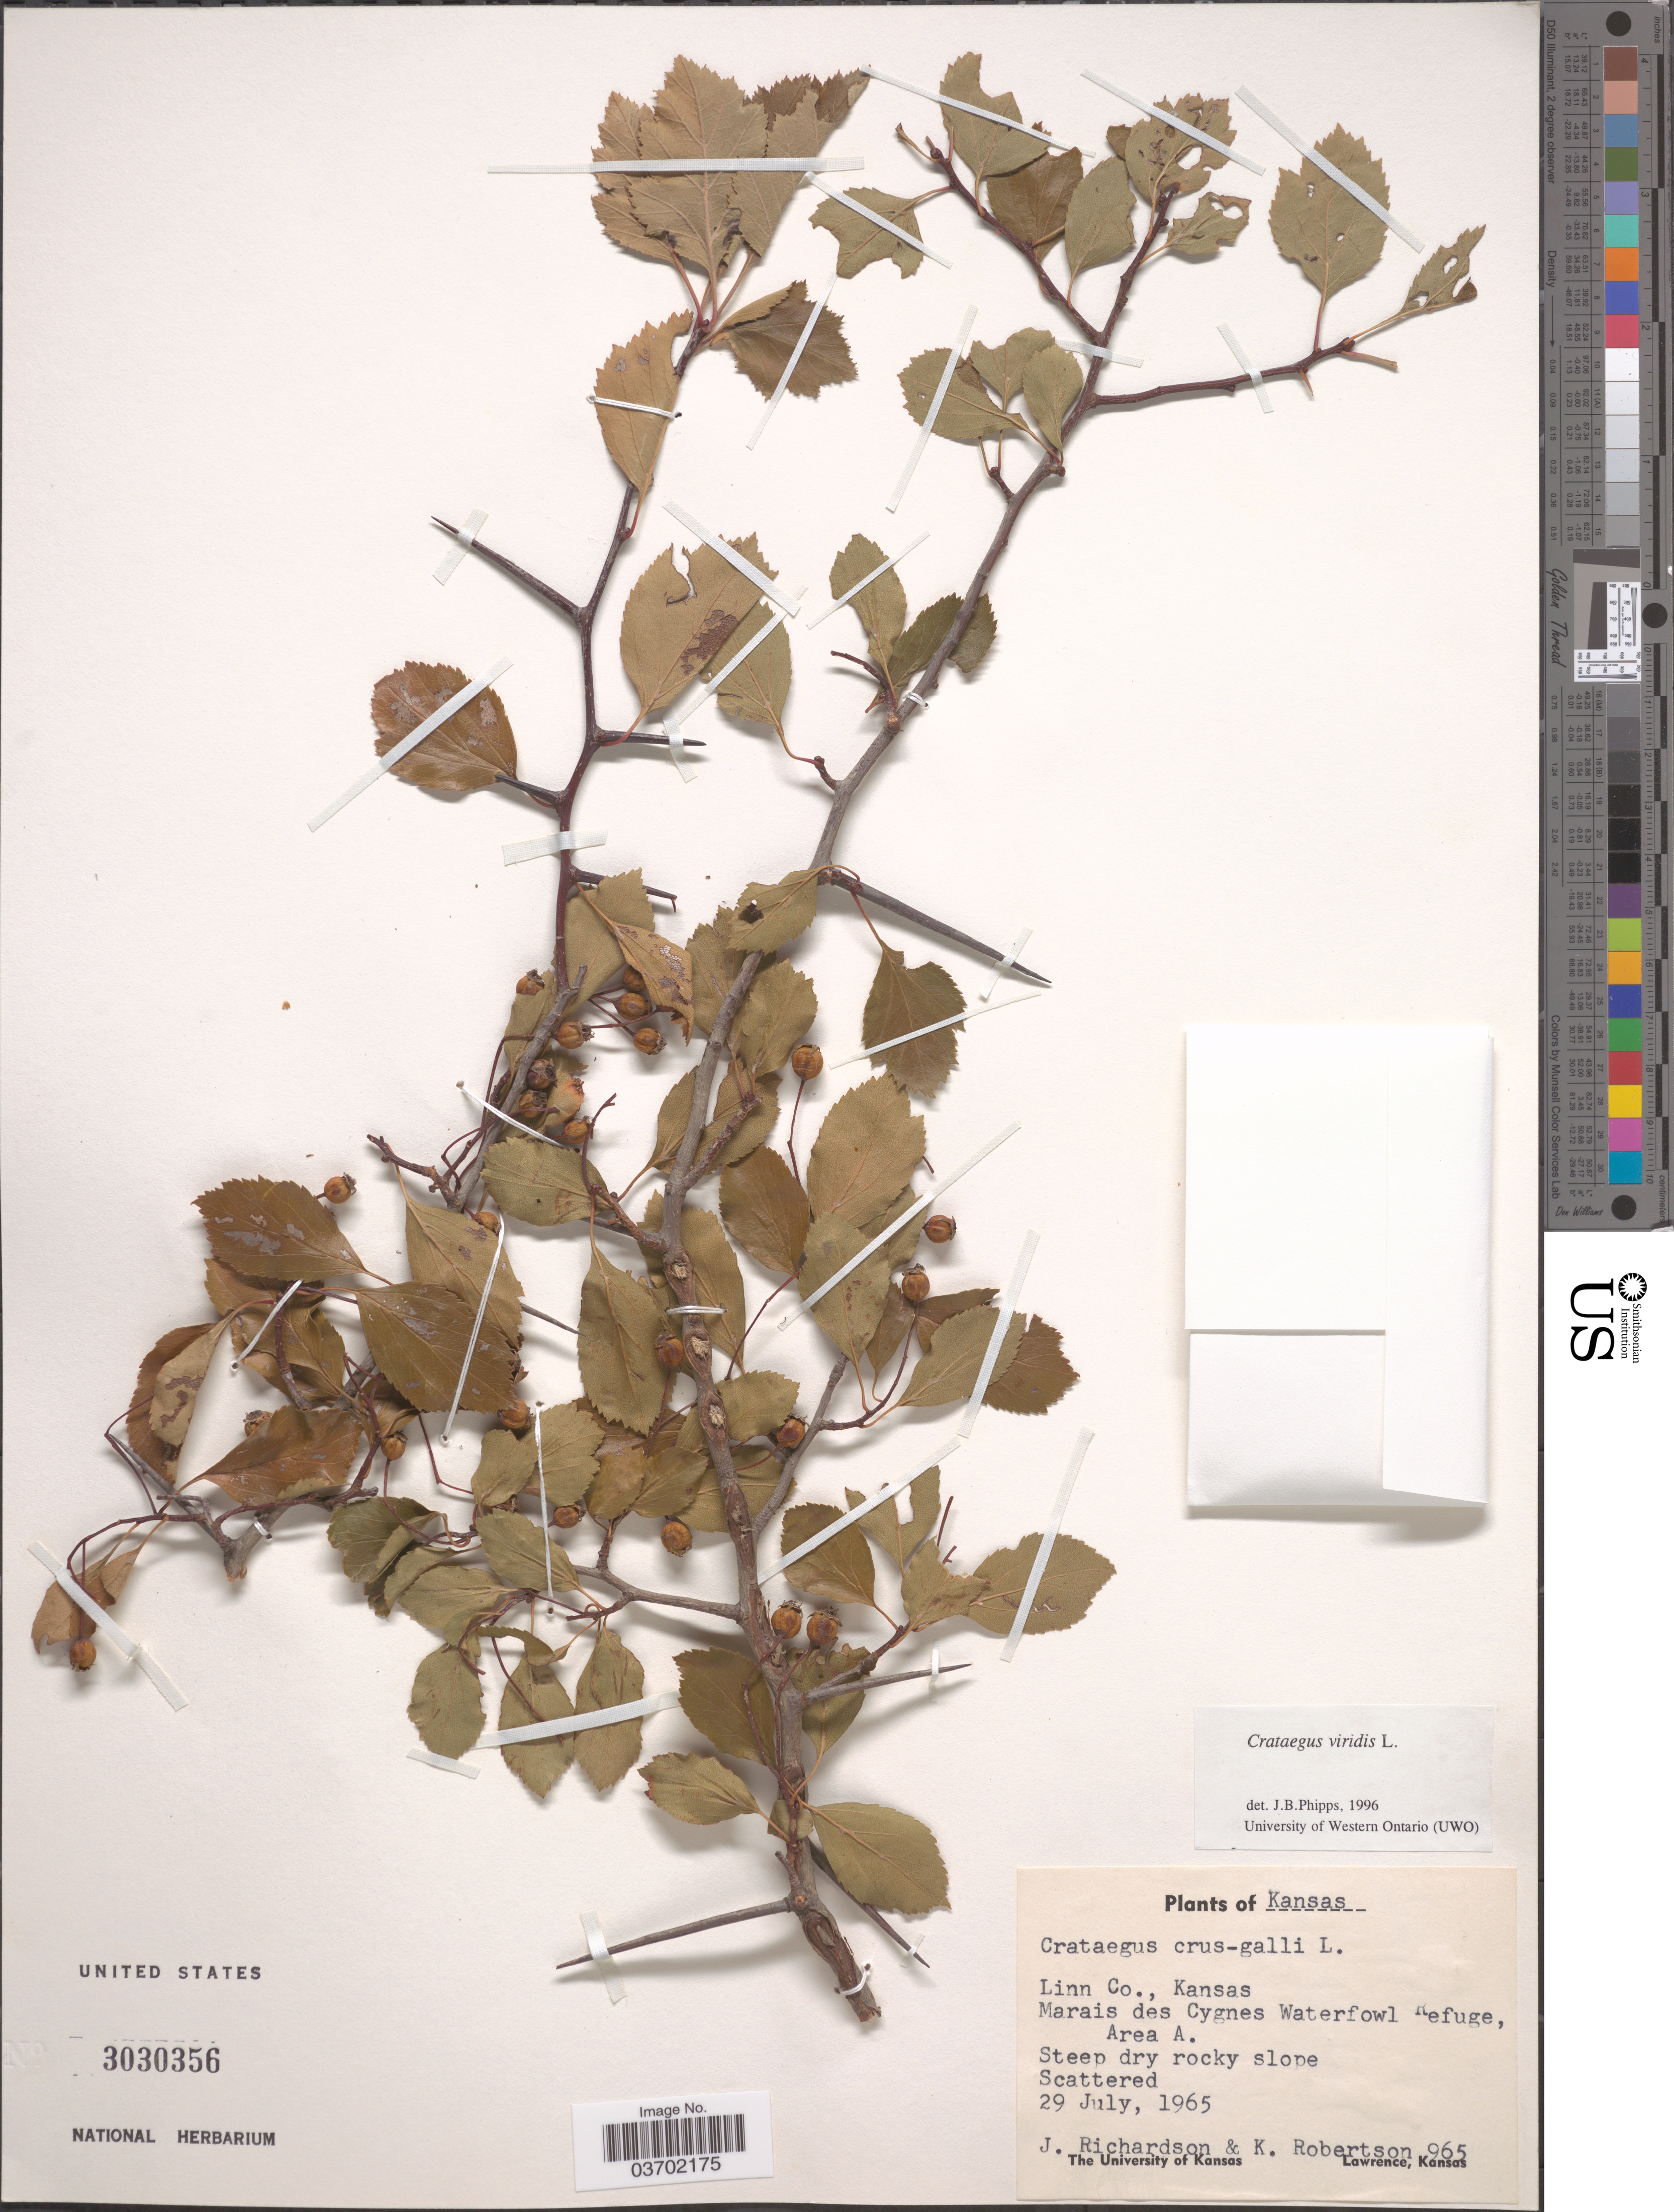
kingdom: Plantae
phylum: Tracheophyta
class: Magnoliopsida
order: Rosales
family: Rosaceae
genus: Crataegus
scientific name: Crataegus viridis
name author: L.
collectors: J. Richardson & K. Robertson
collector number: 965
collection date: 1965-07-29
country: United States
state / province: Kansas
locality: Linn Co. Marais des Cygnes Waterfowl Refuge, Area A.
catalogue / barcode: US 3030356